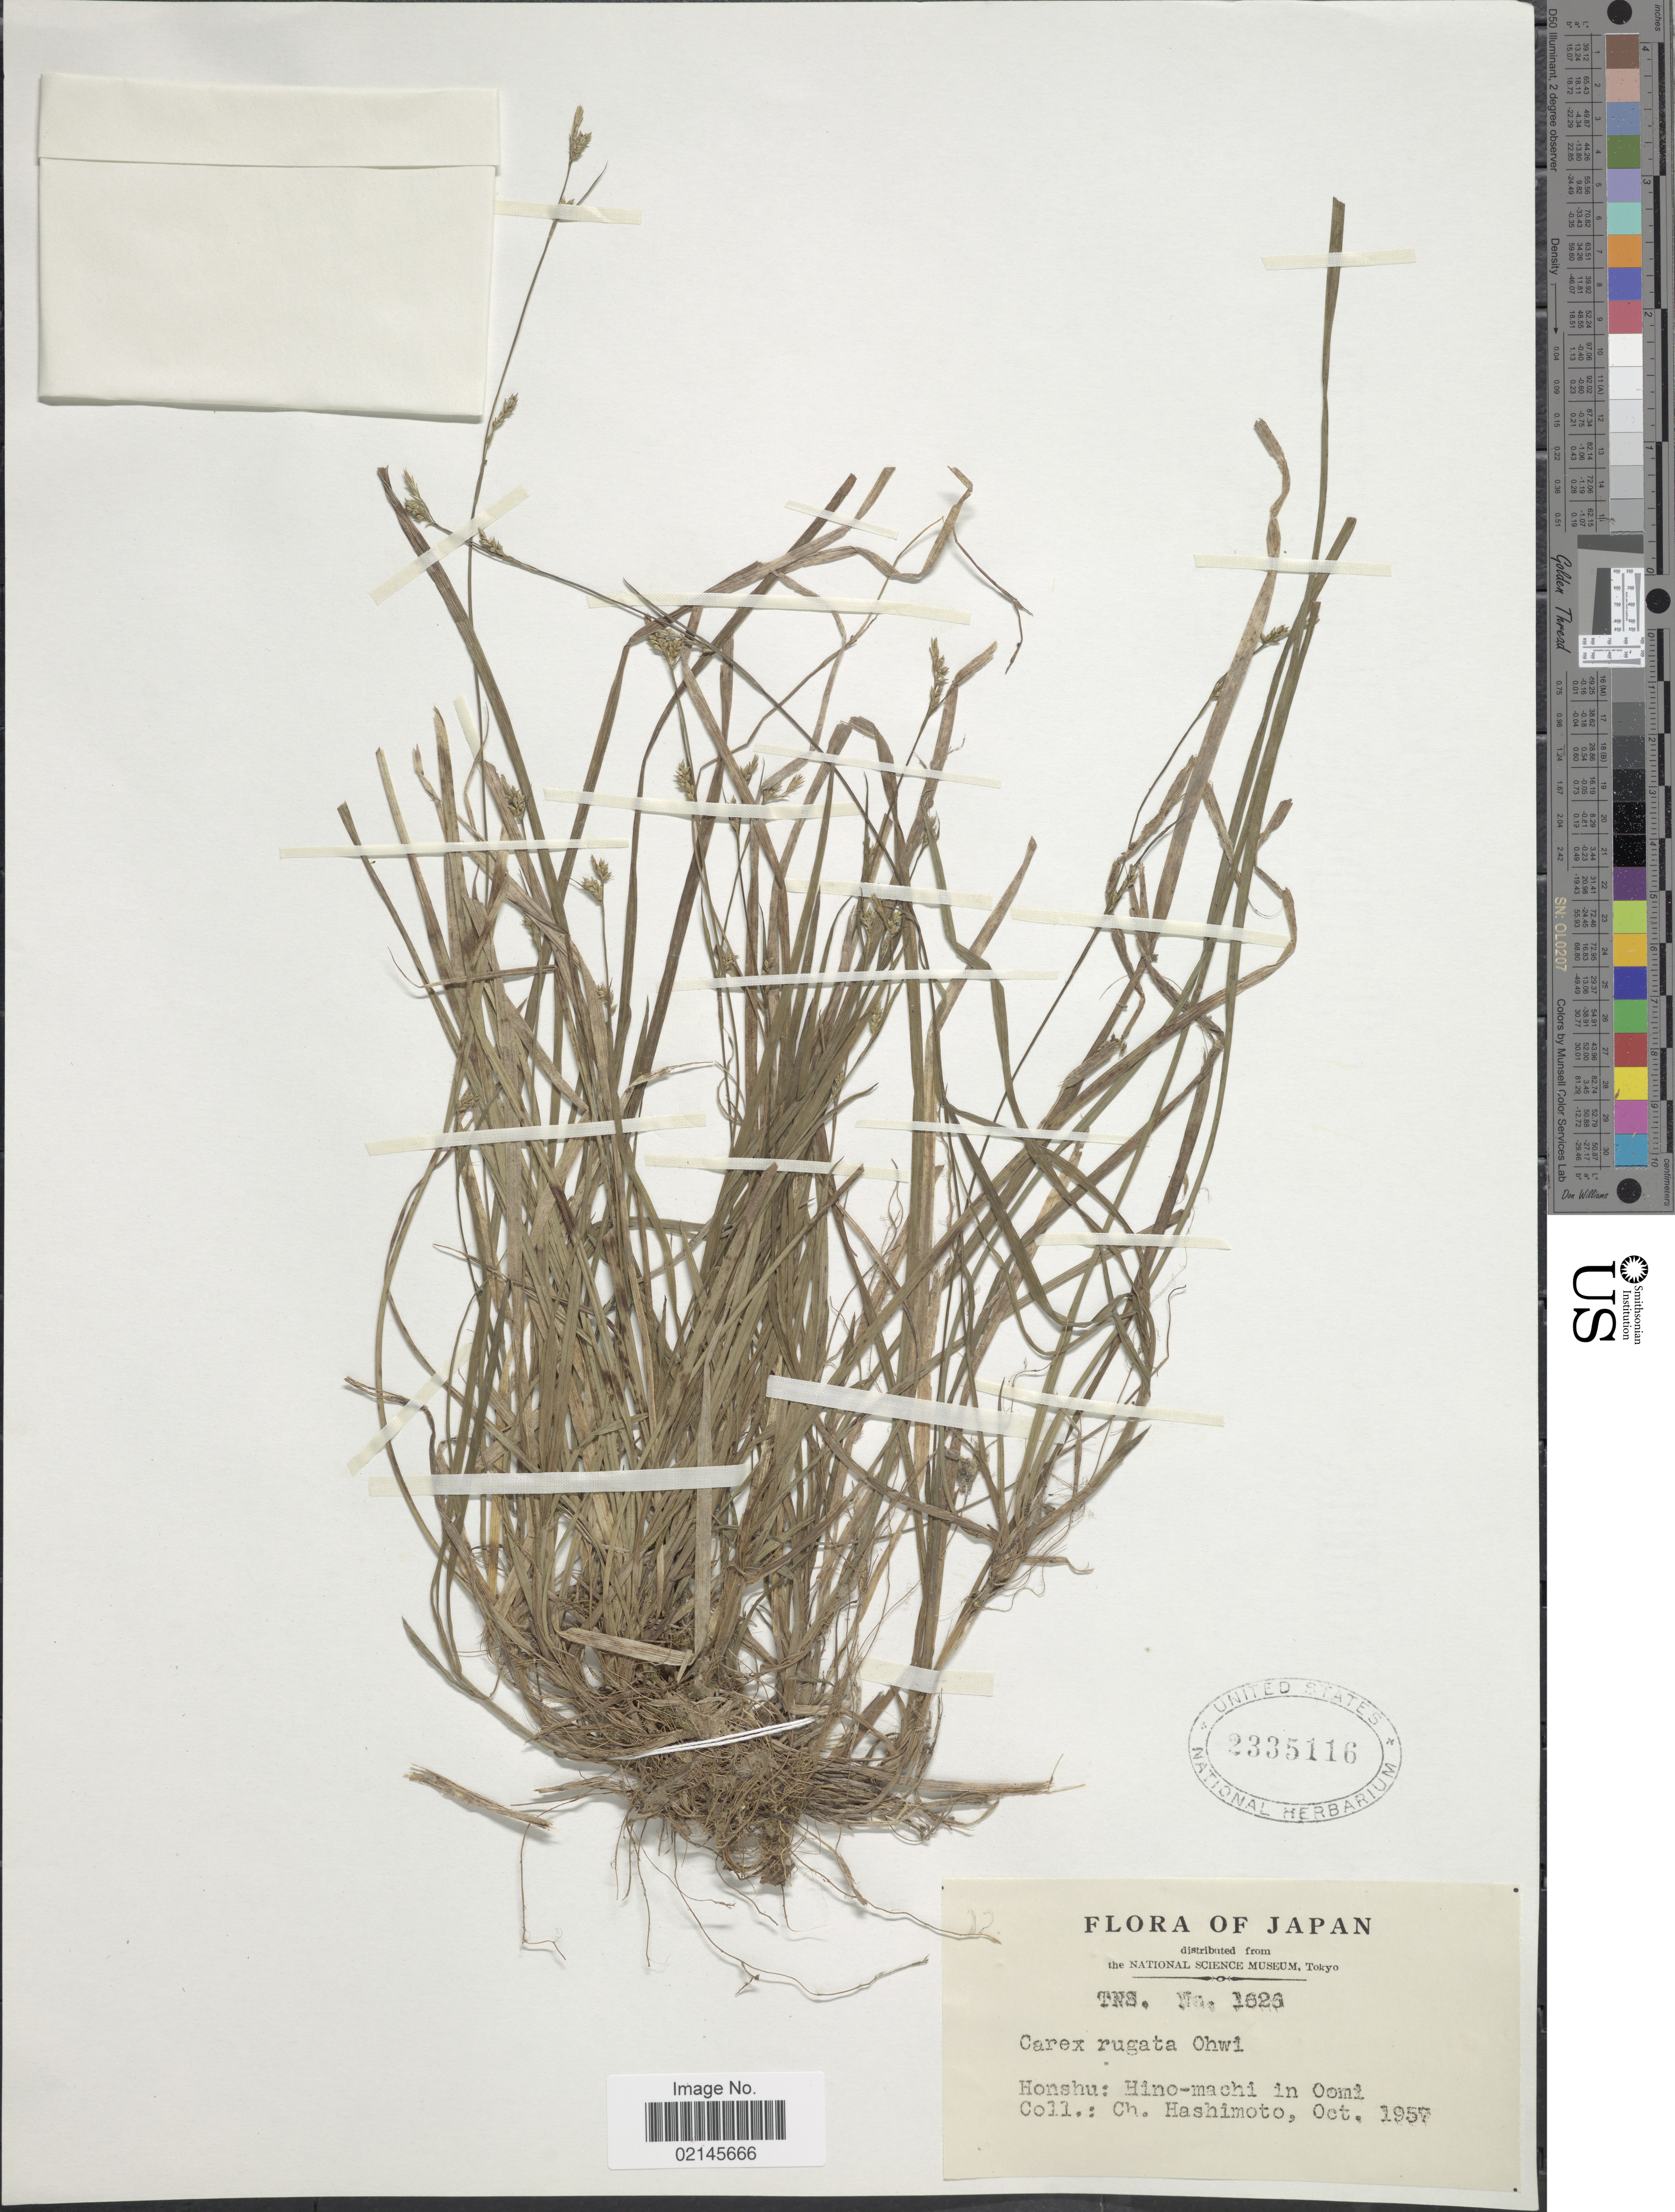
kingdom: Plantae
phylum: Tracheophyta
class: Liliopsida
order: Poales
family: Cyperaceae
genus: Carex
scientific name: Carex rugata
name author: Ohwi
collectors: C. Hashimoto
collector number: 1626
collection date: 1957-10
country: Japan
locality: Honshu, Hino-machi in Oomi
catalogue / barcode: US 2335116